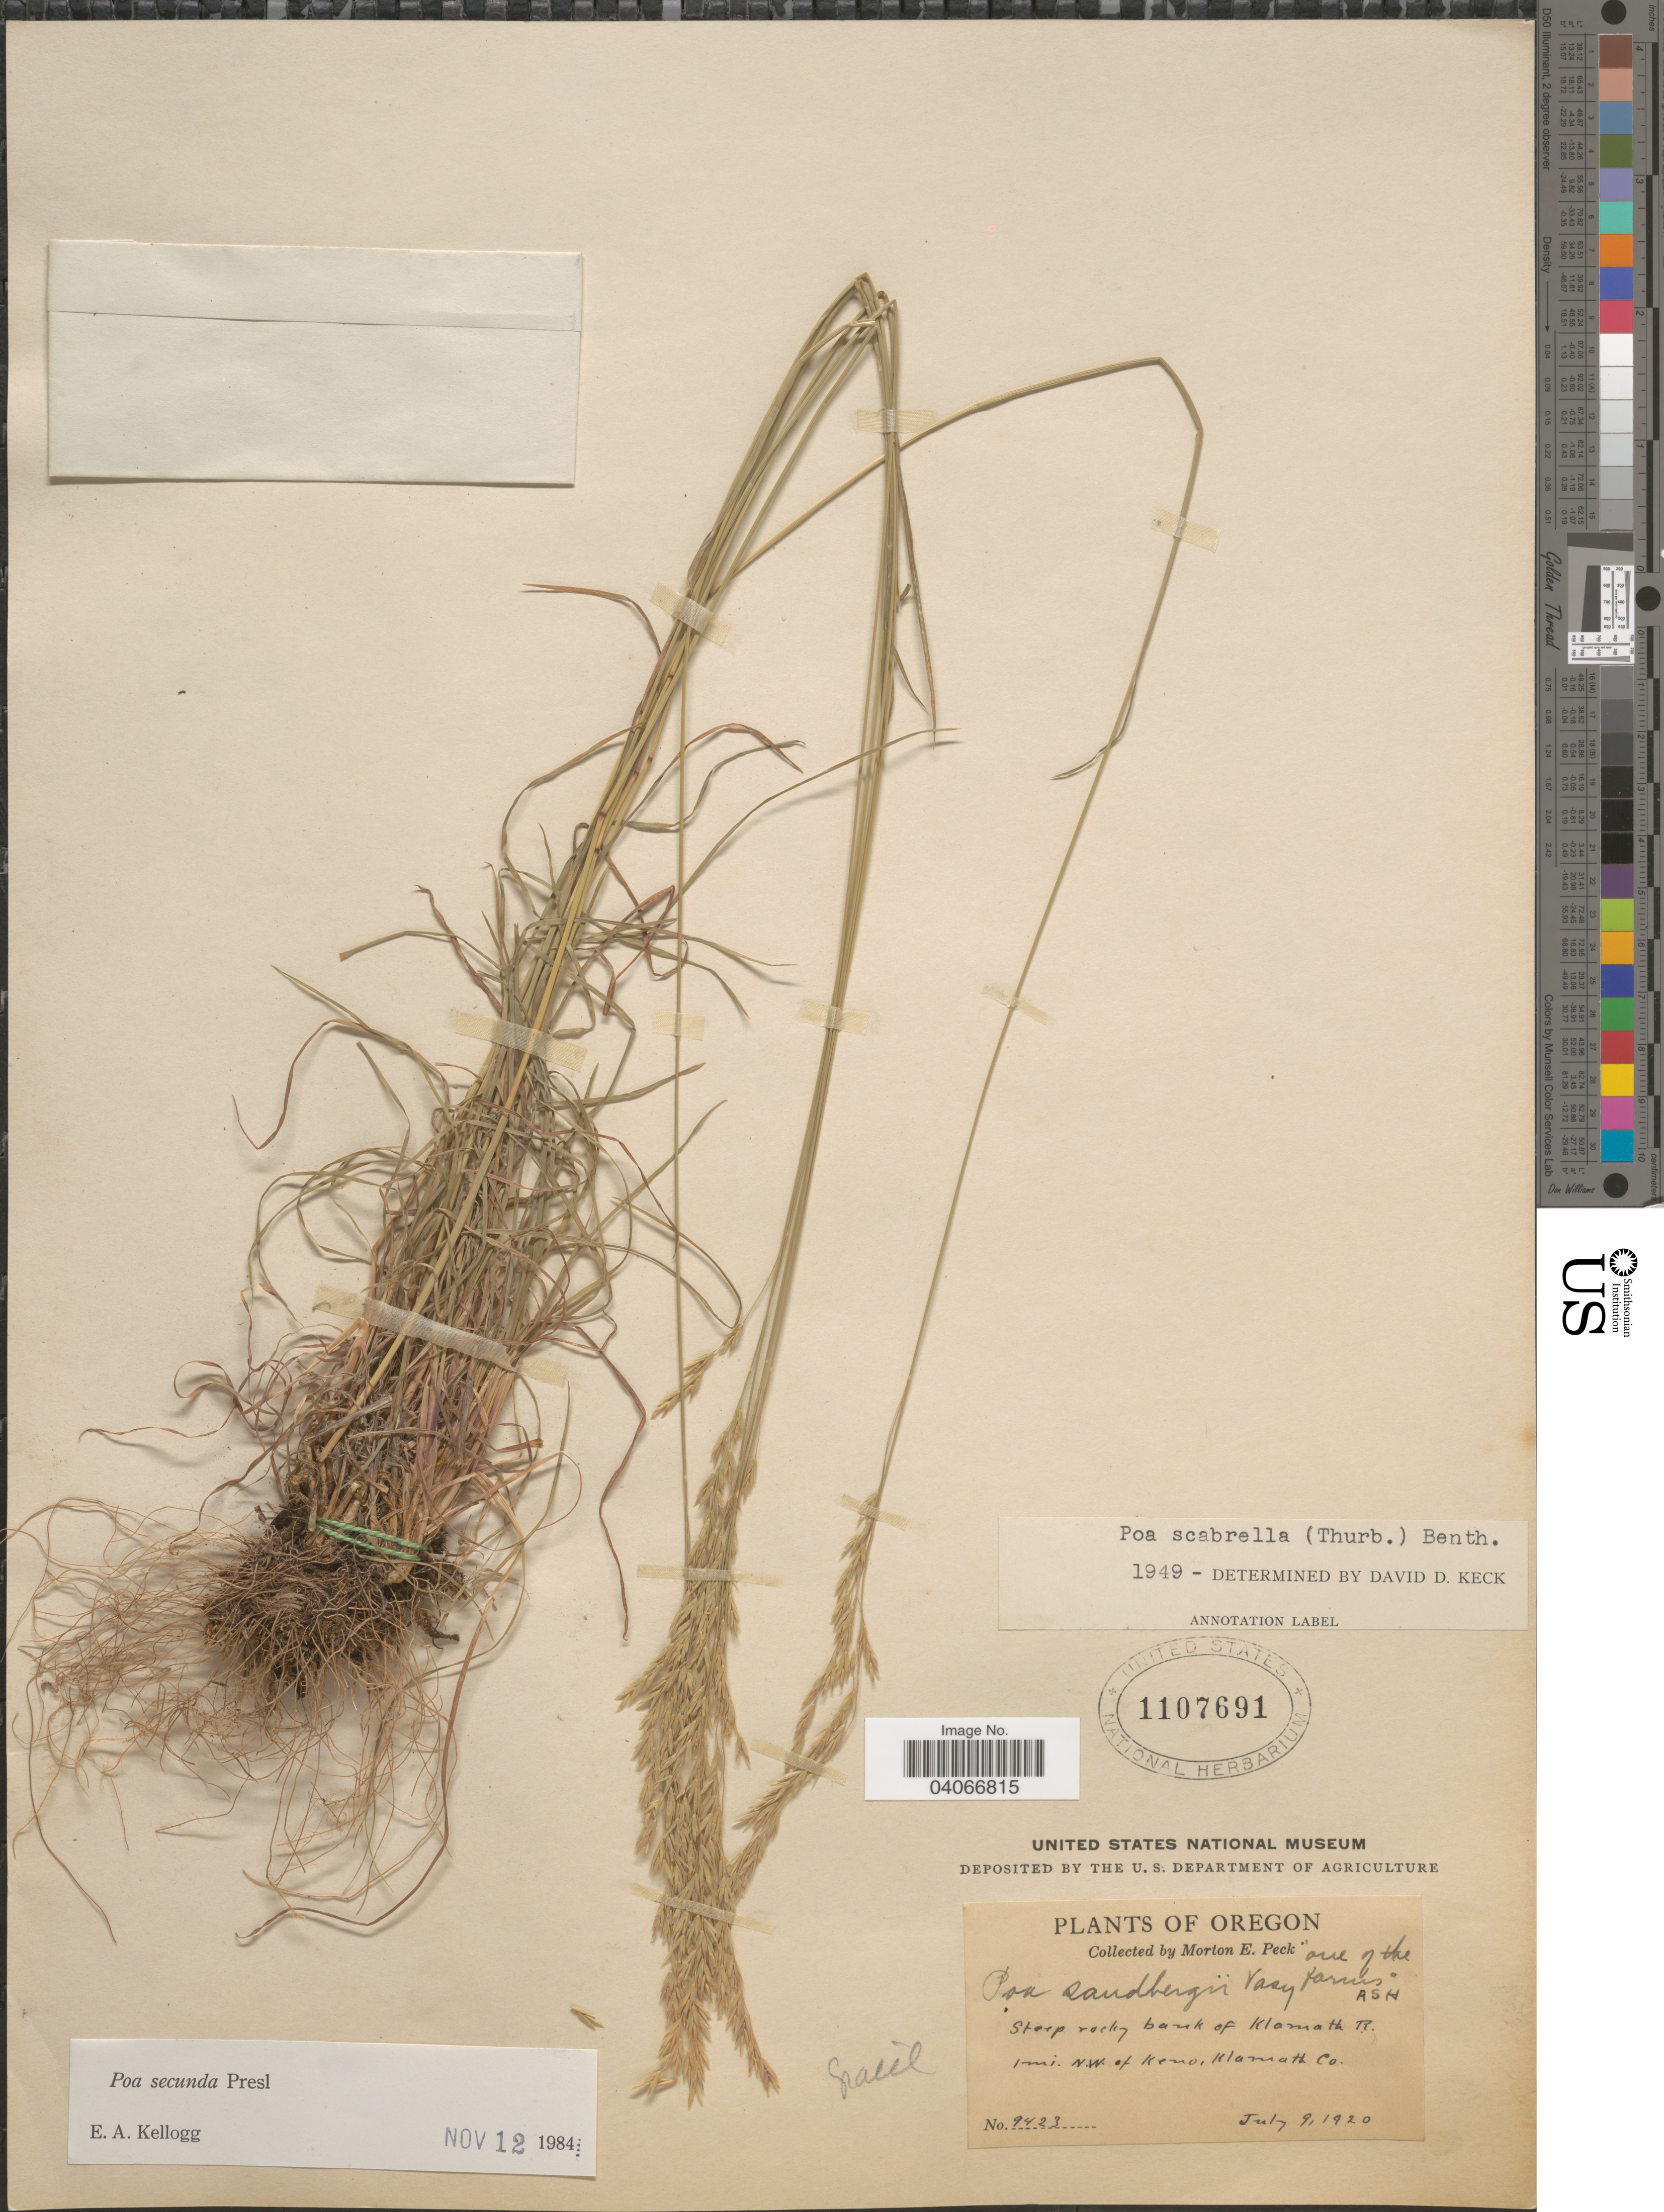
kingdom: Plantae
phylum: Tracheophyta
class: Liliopsida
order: Poales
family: Poaceae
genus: Poa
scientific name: Poa secunda subsp. secunda var. scabrella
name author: (Thurb.) Soreng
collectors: M. E. Peck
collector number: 9423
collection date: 1920-07-09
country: United States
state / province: Oregon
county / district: Klamath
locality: Steep rocky bank of Klamath R. 1 mi. N.W. of Keno, Klamath Co.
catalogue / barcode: US 1107691